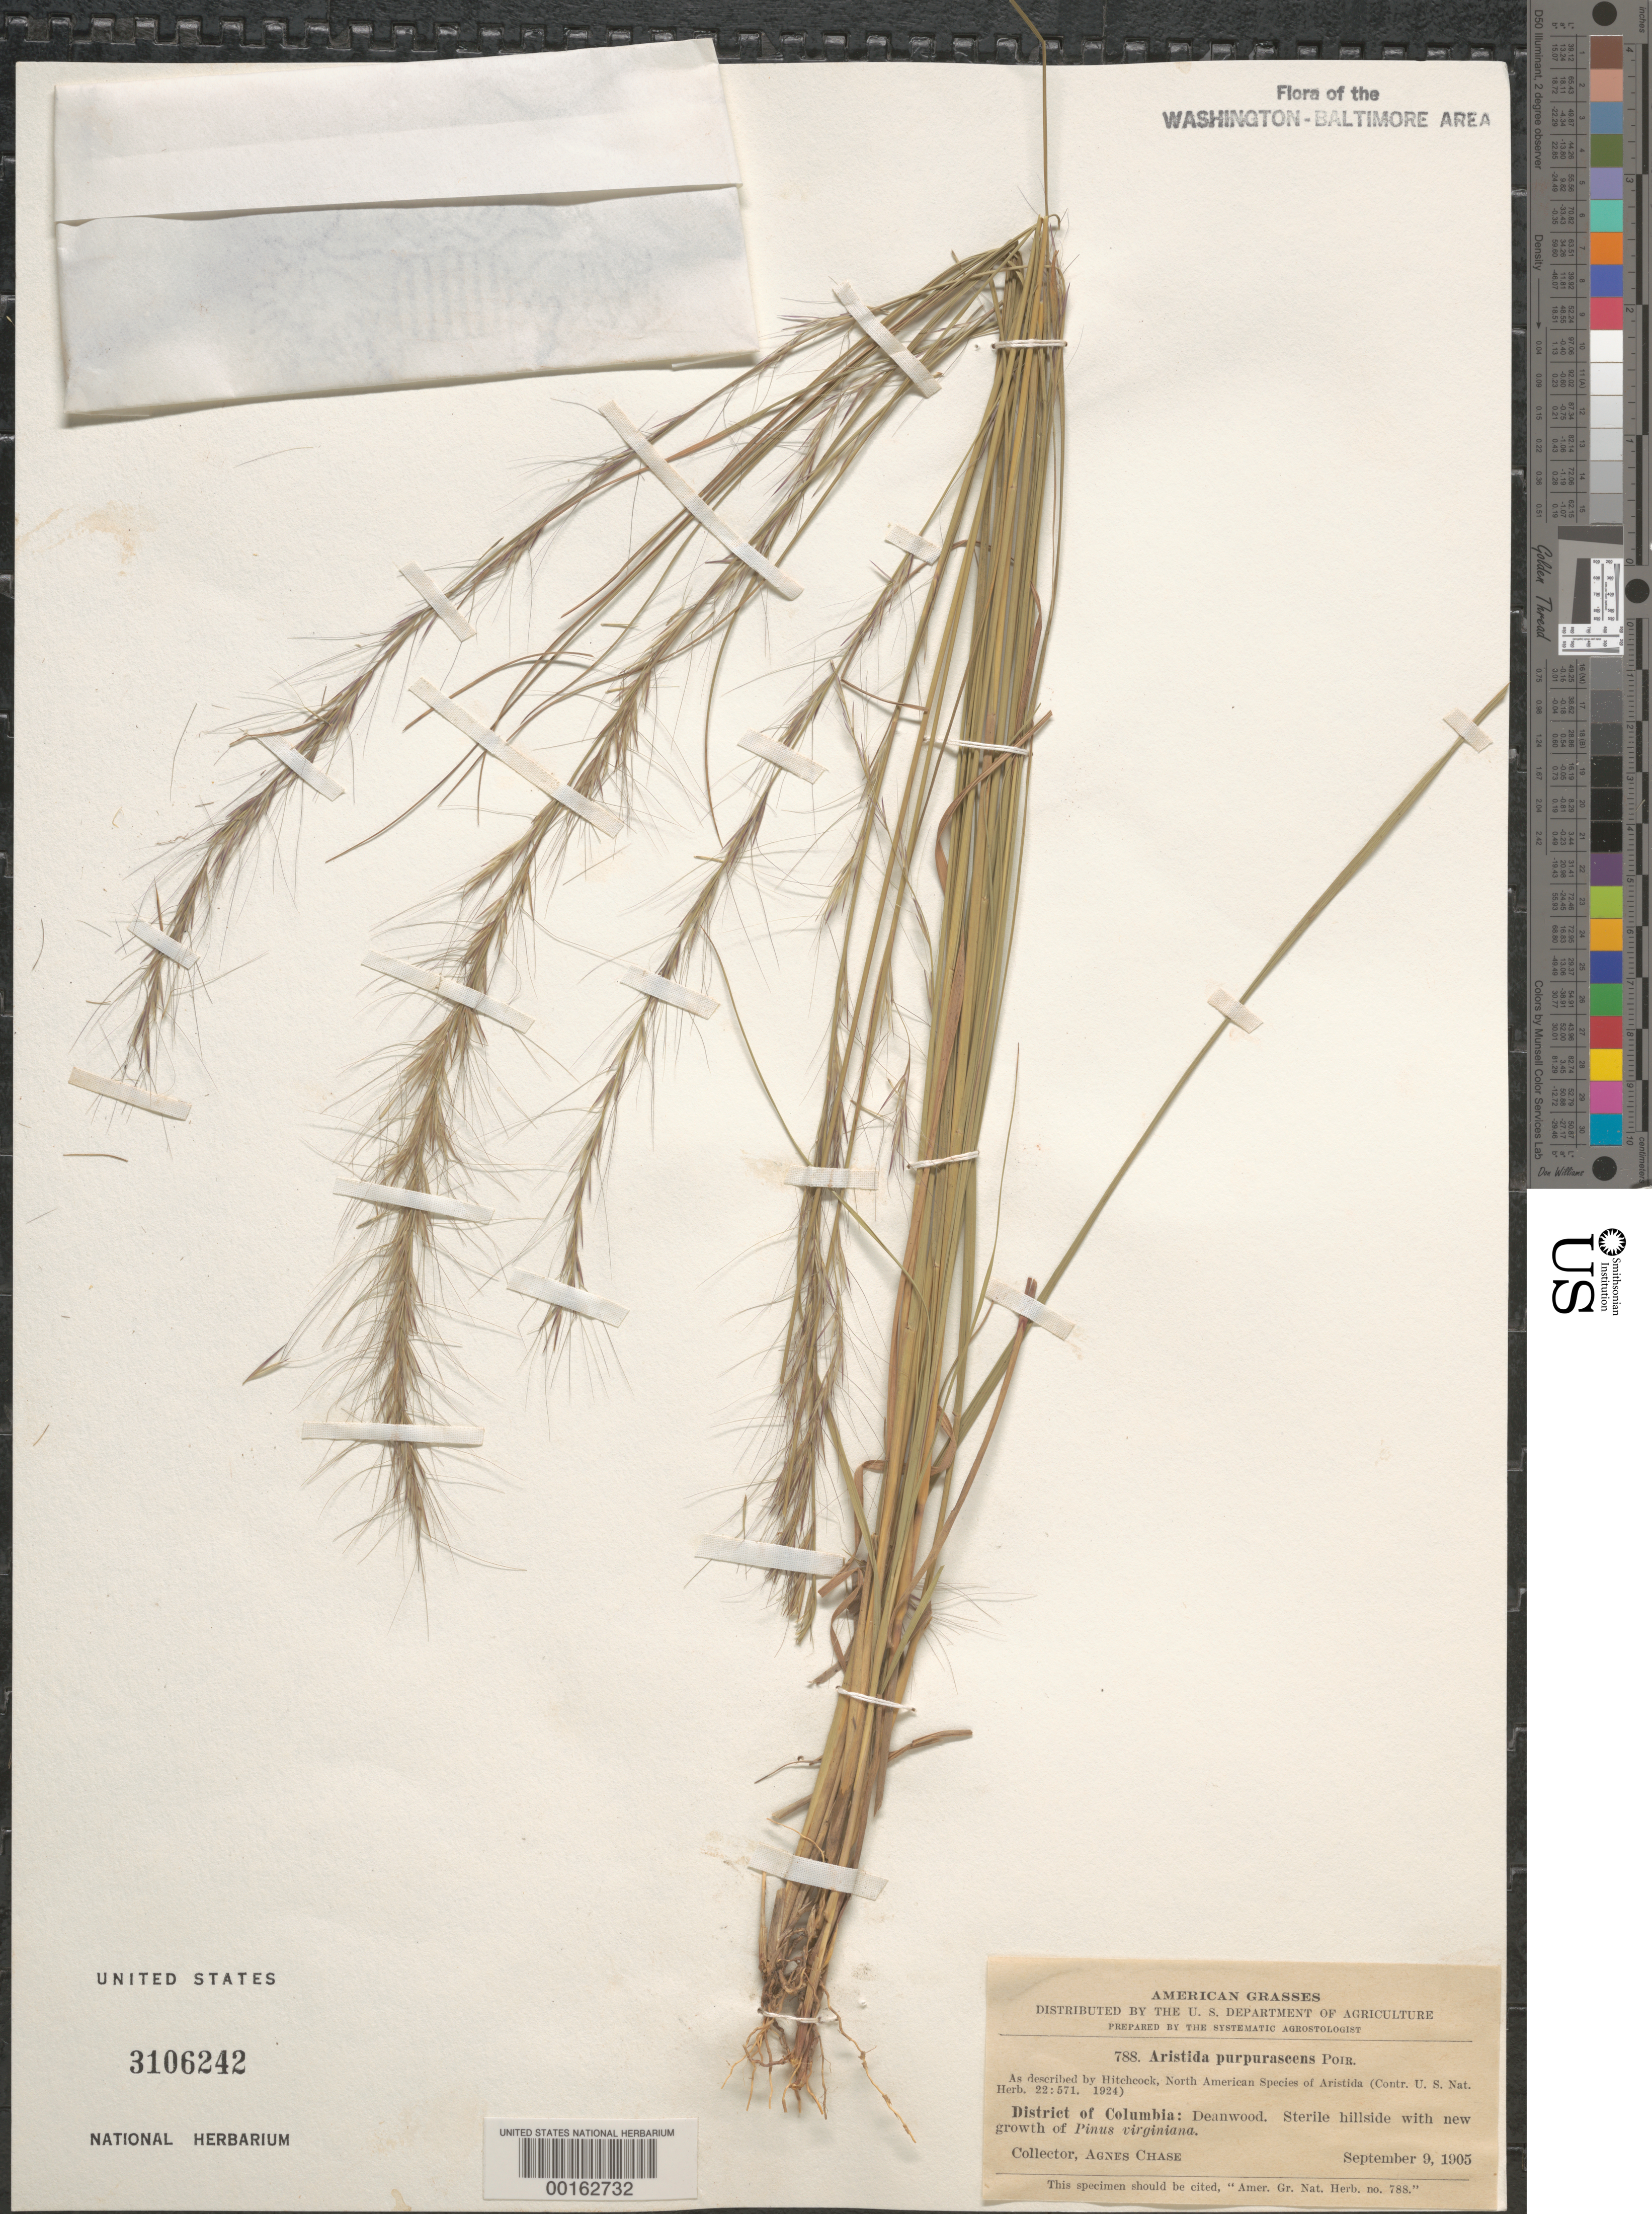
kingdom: Plantae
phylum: Tracheophyta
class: Liliopsida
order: Poales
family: Poaceae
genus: Aristida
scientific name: Aristida purpurascens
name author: Poir. in Lam.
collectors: A. Chase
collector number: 788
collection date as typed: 09 Sep 1905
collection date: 1905-09-09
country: United States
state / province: District of Columbia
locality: Deanwood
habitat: Sterile hillside with new growth of Pinus virginiana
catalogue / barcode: US 3106242